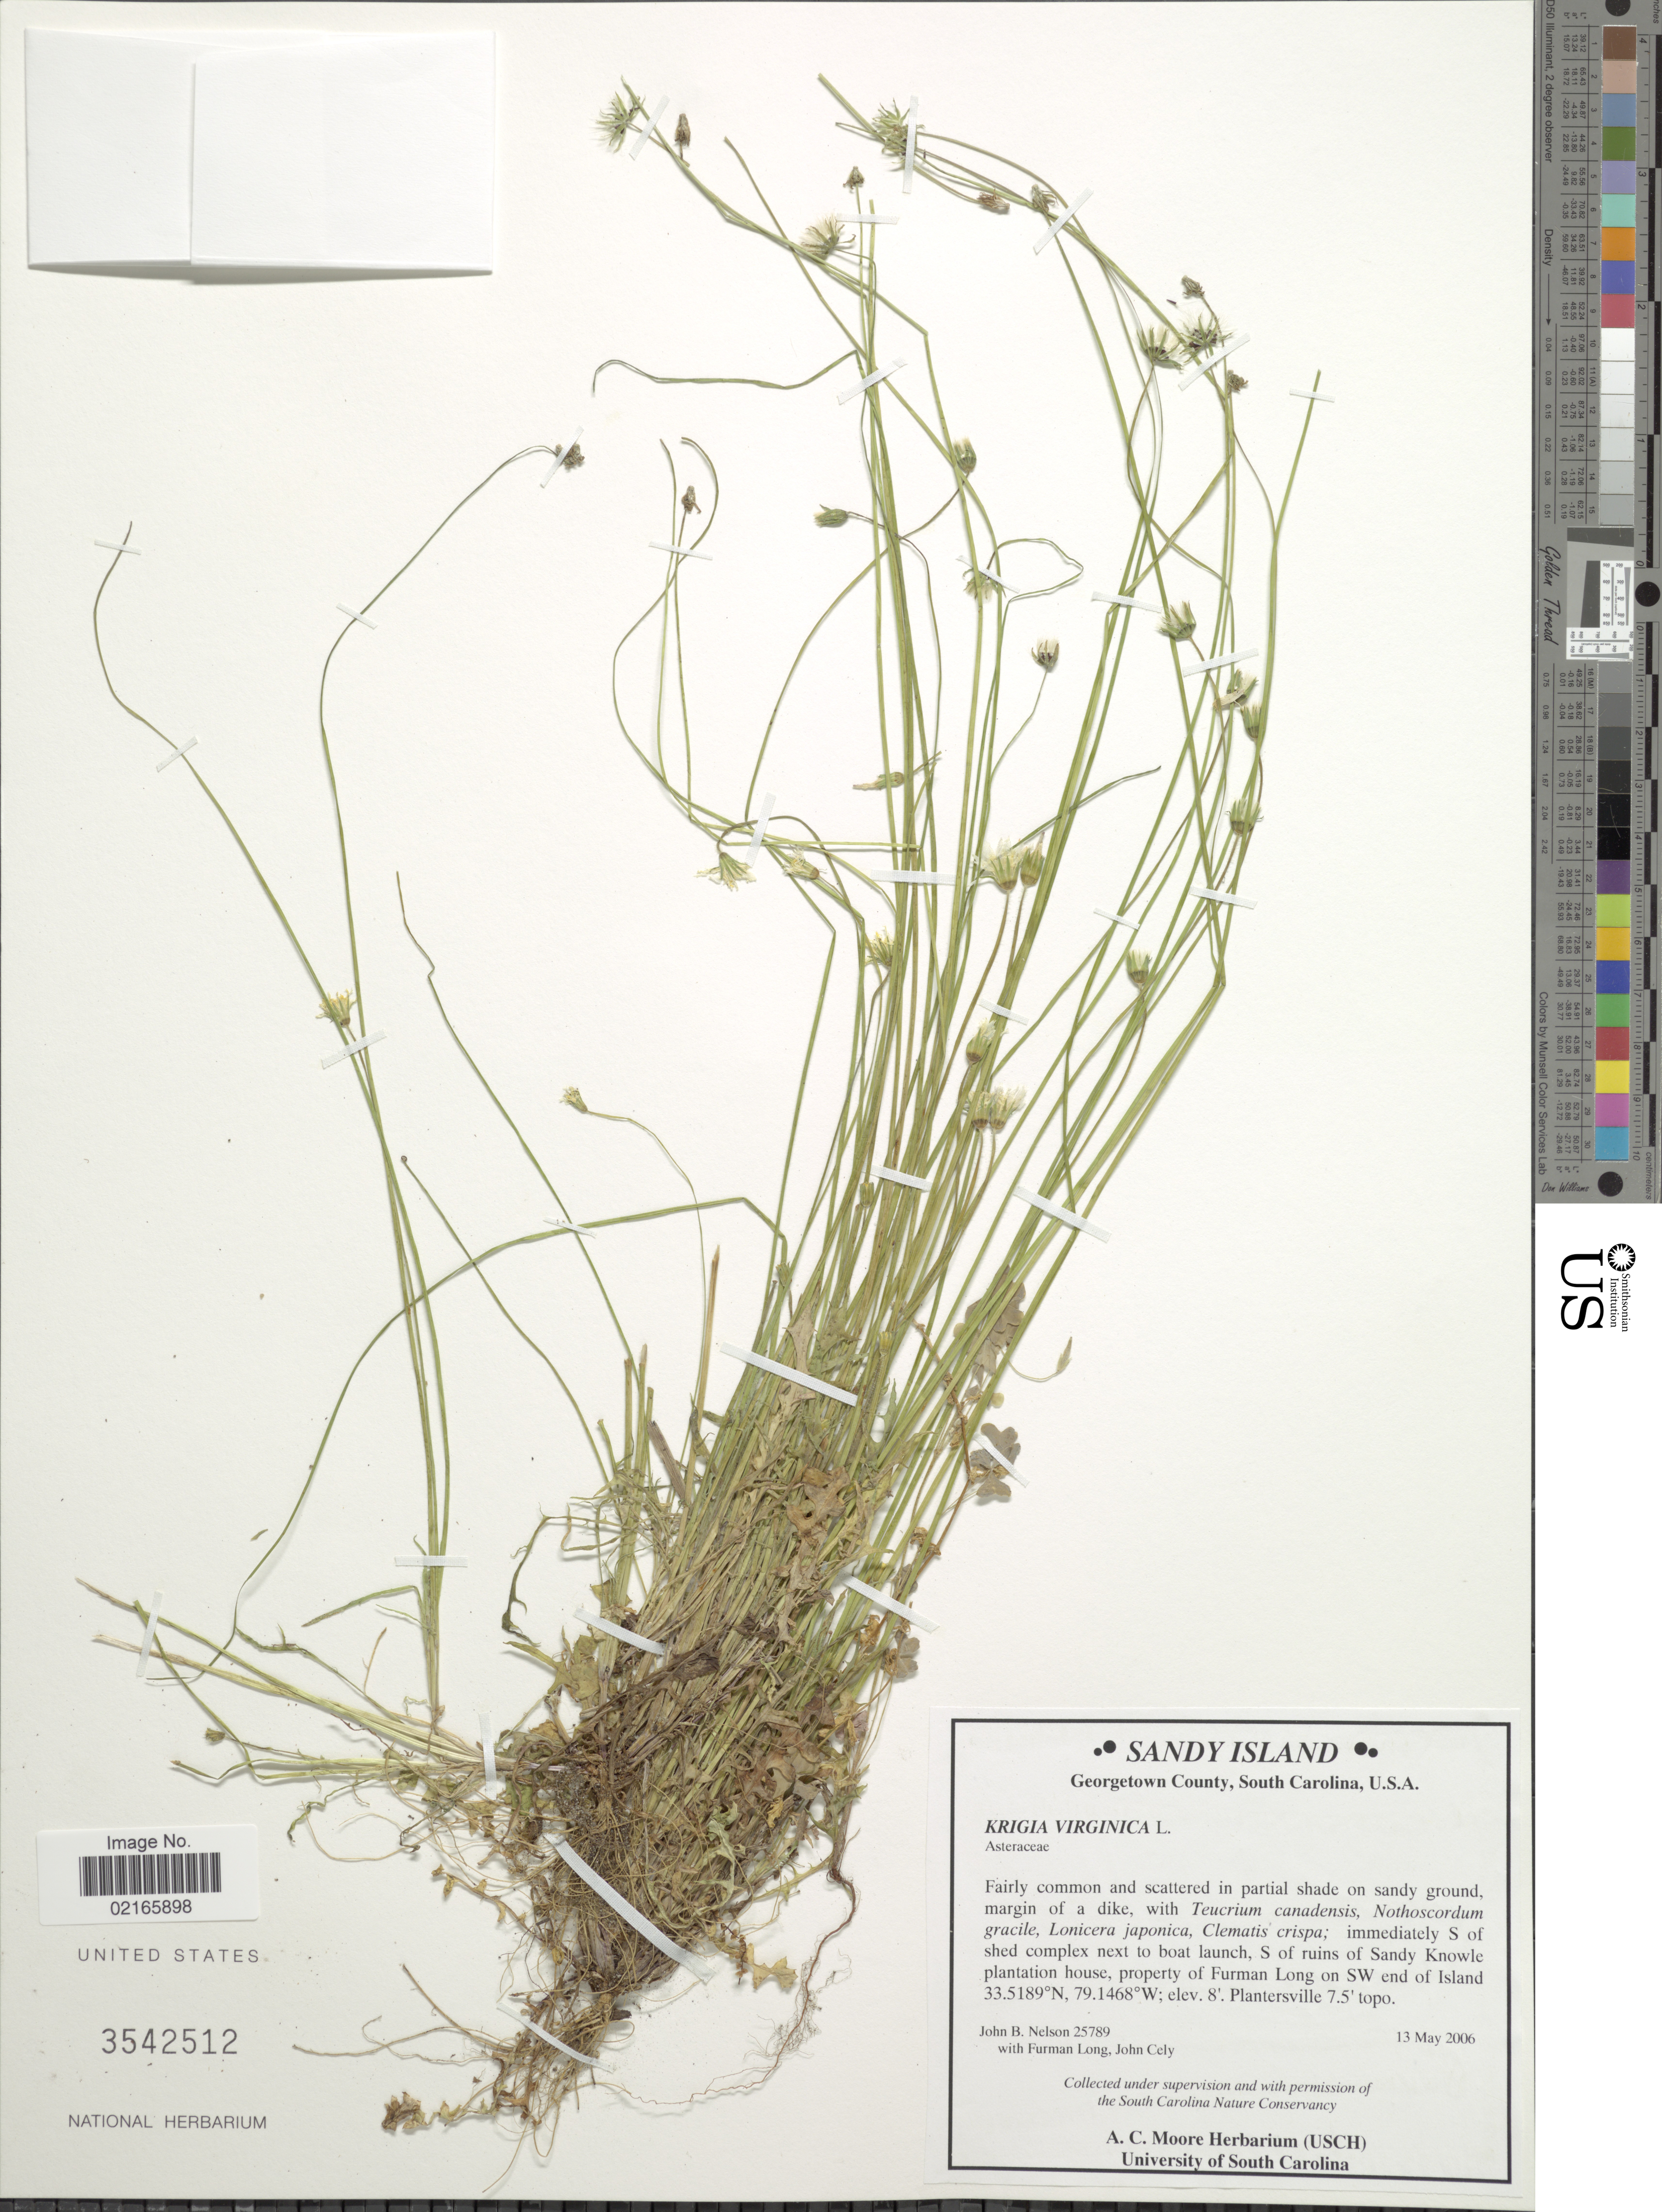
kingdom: Plantae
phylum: Tracheophyta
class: Magnoliopsida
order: Asterales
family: Asteraceae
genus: Krigia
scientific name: Krigia virginica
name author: (L.) Willd.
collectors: J. B. Nelson, F. Long & J. Cely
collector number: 25789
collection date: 2006-05-13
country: United States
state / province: South Carolina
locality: Sandy Island, Georgetown County, fairly common and scattered in partial shade on sandy ground, margin of a dike, immediately S of shed complex next to boat launch, S of ruins of Shady Knowle plantation house, property of Furman Long on SW end of Island, plantersville 7.5' topo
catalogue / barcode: US 3542512